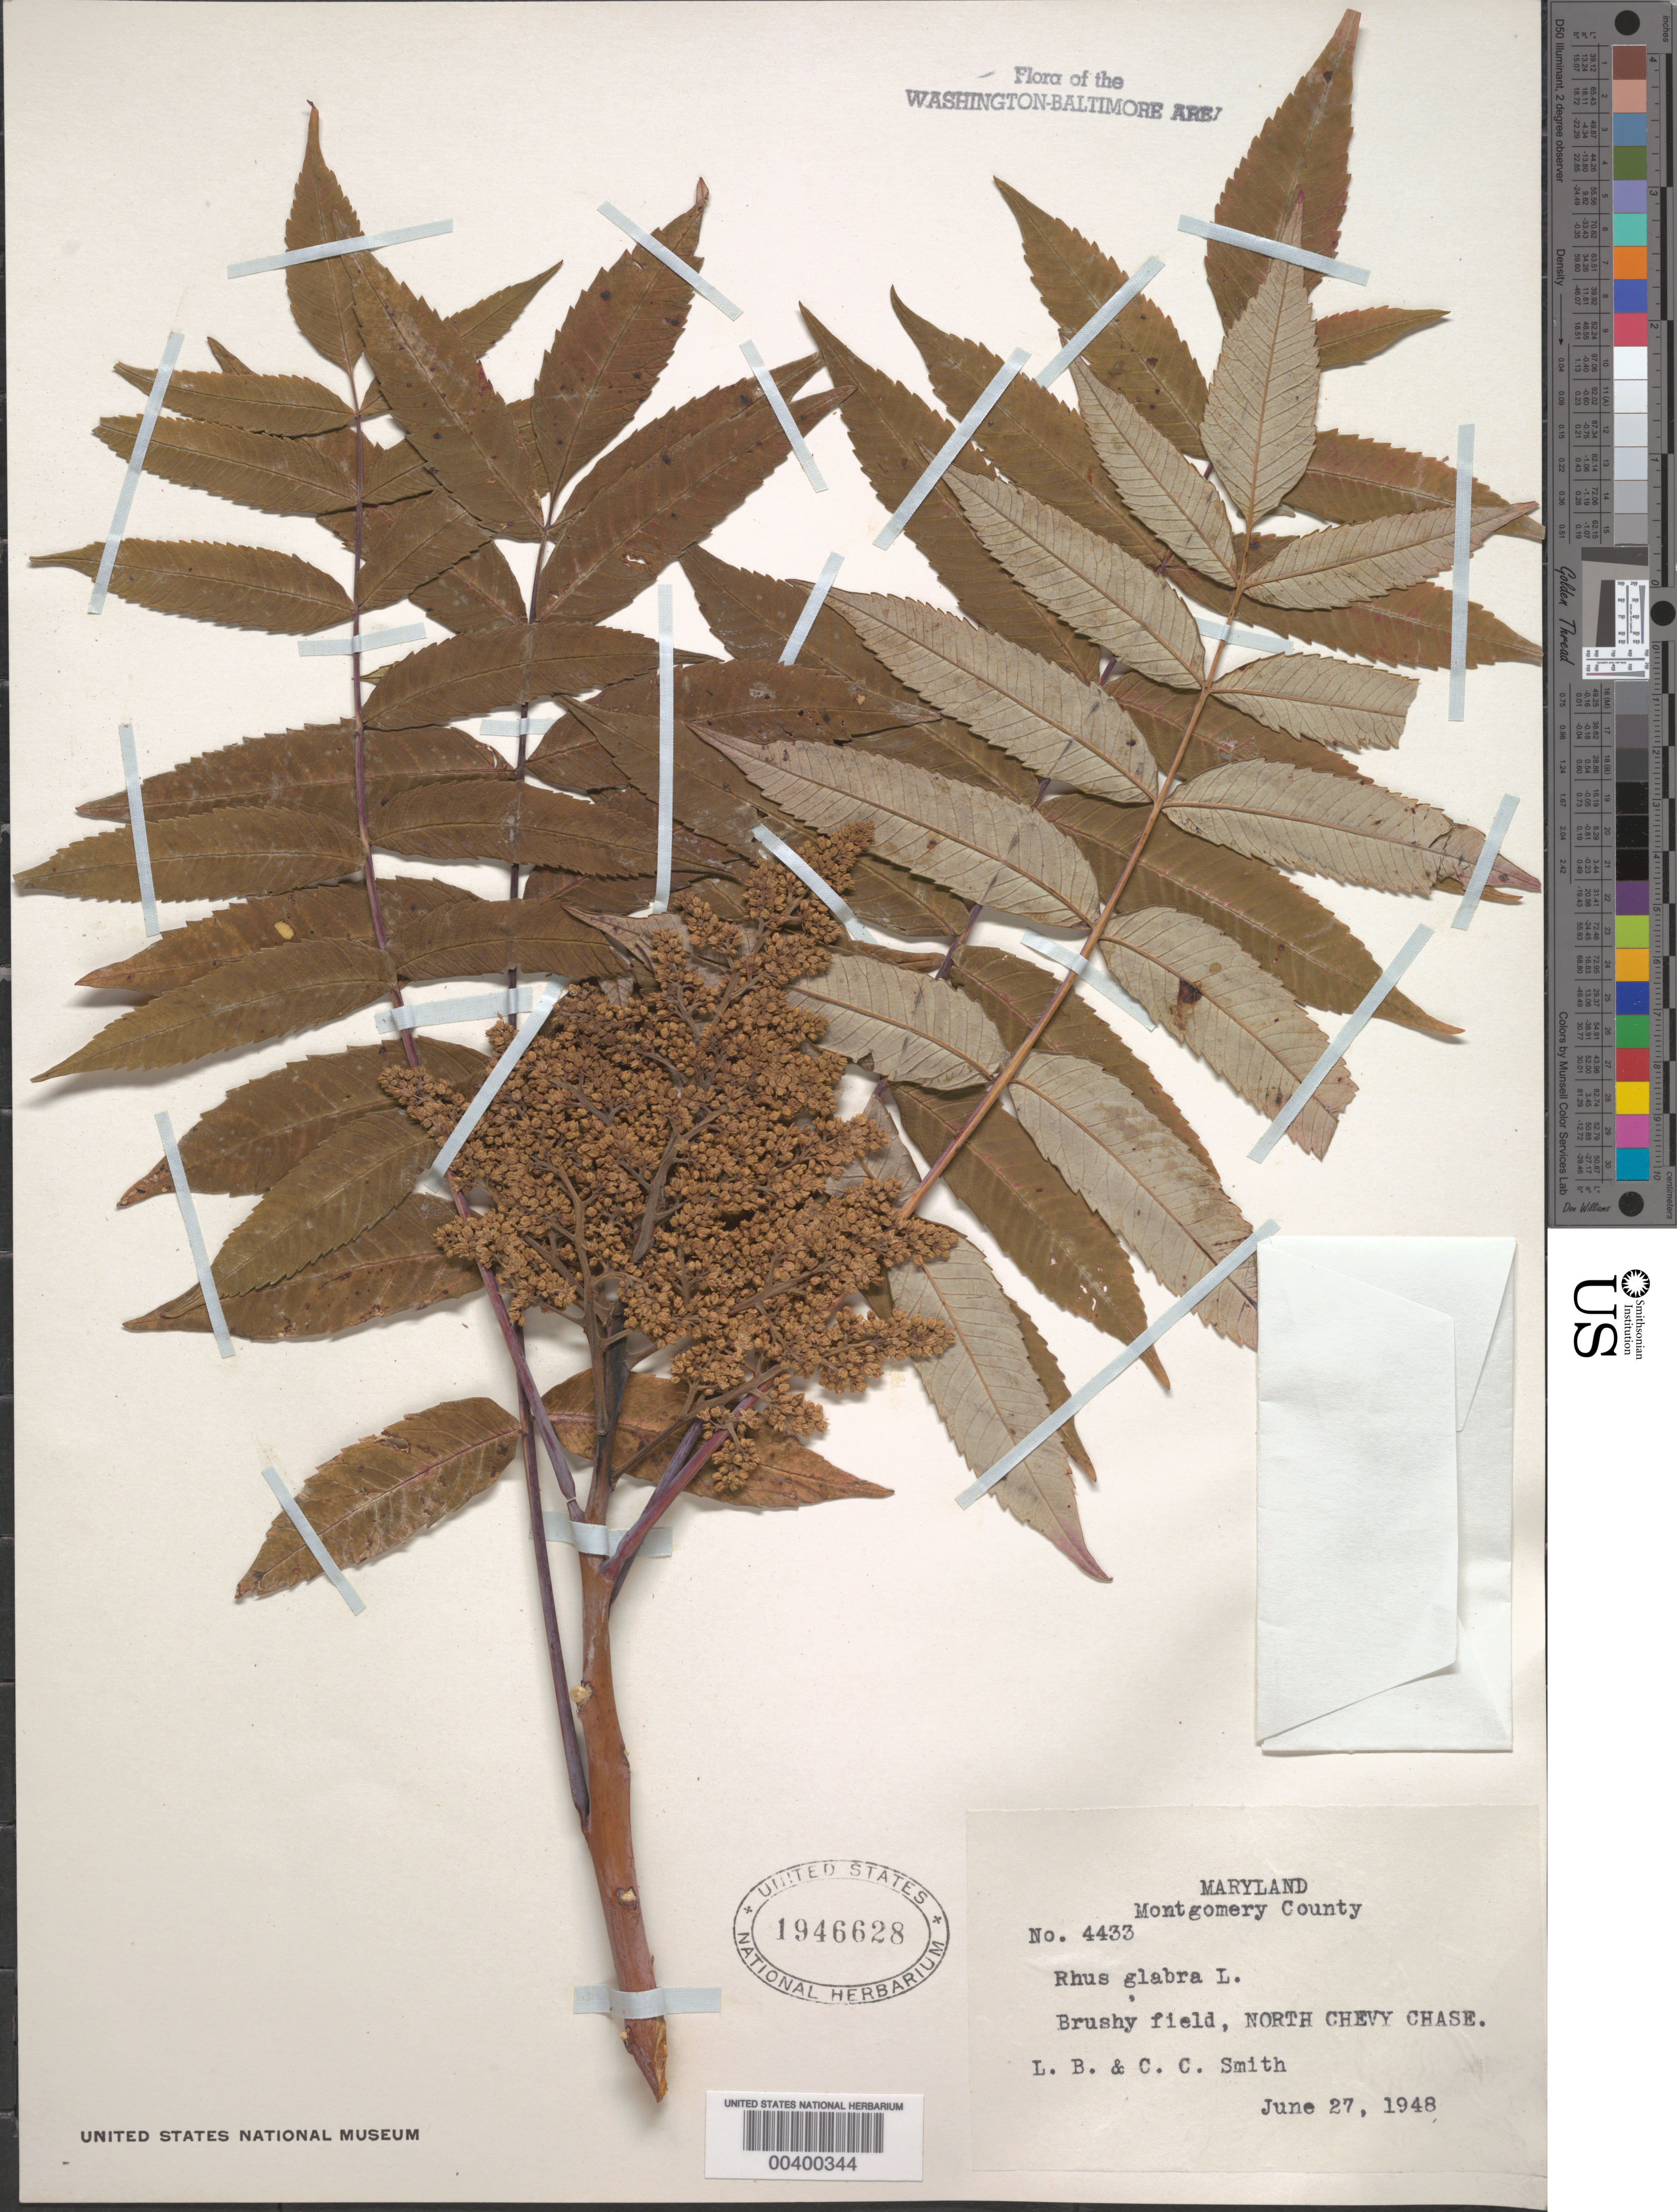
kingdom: Plantae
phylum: Tracheophyta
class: Magnoliopsida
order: Sapindales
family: Anacardiaceae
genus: Rhus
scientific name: Rhus glabra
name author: L.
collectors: L. Smith & C. C. Smith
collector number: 4433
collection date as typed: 27 Jun 1948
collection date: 1948-06-27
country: United States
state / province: Maryland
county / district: Montgomery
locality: North Chevy Chase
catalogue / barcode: US 1946628